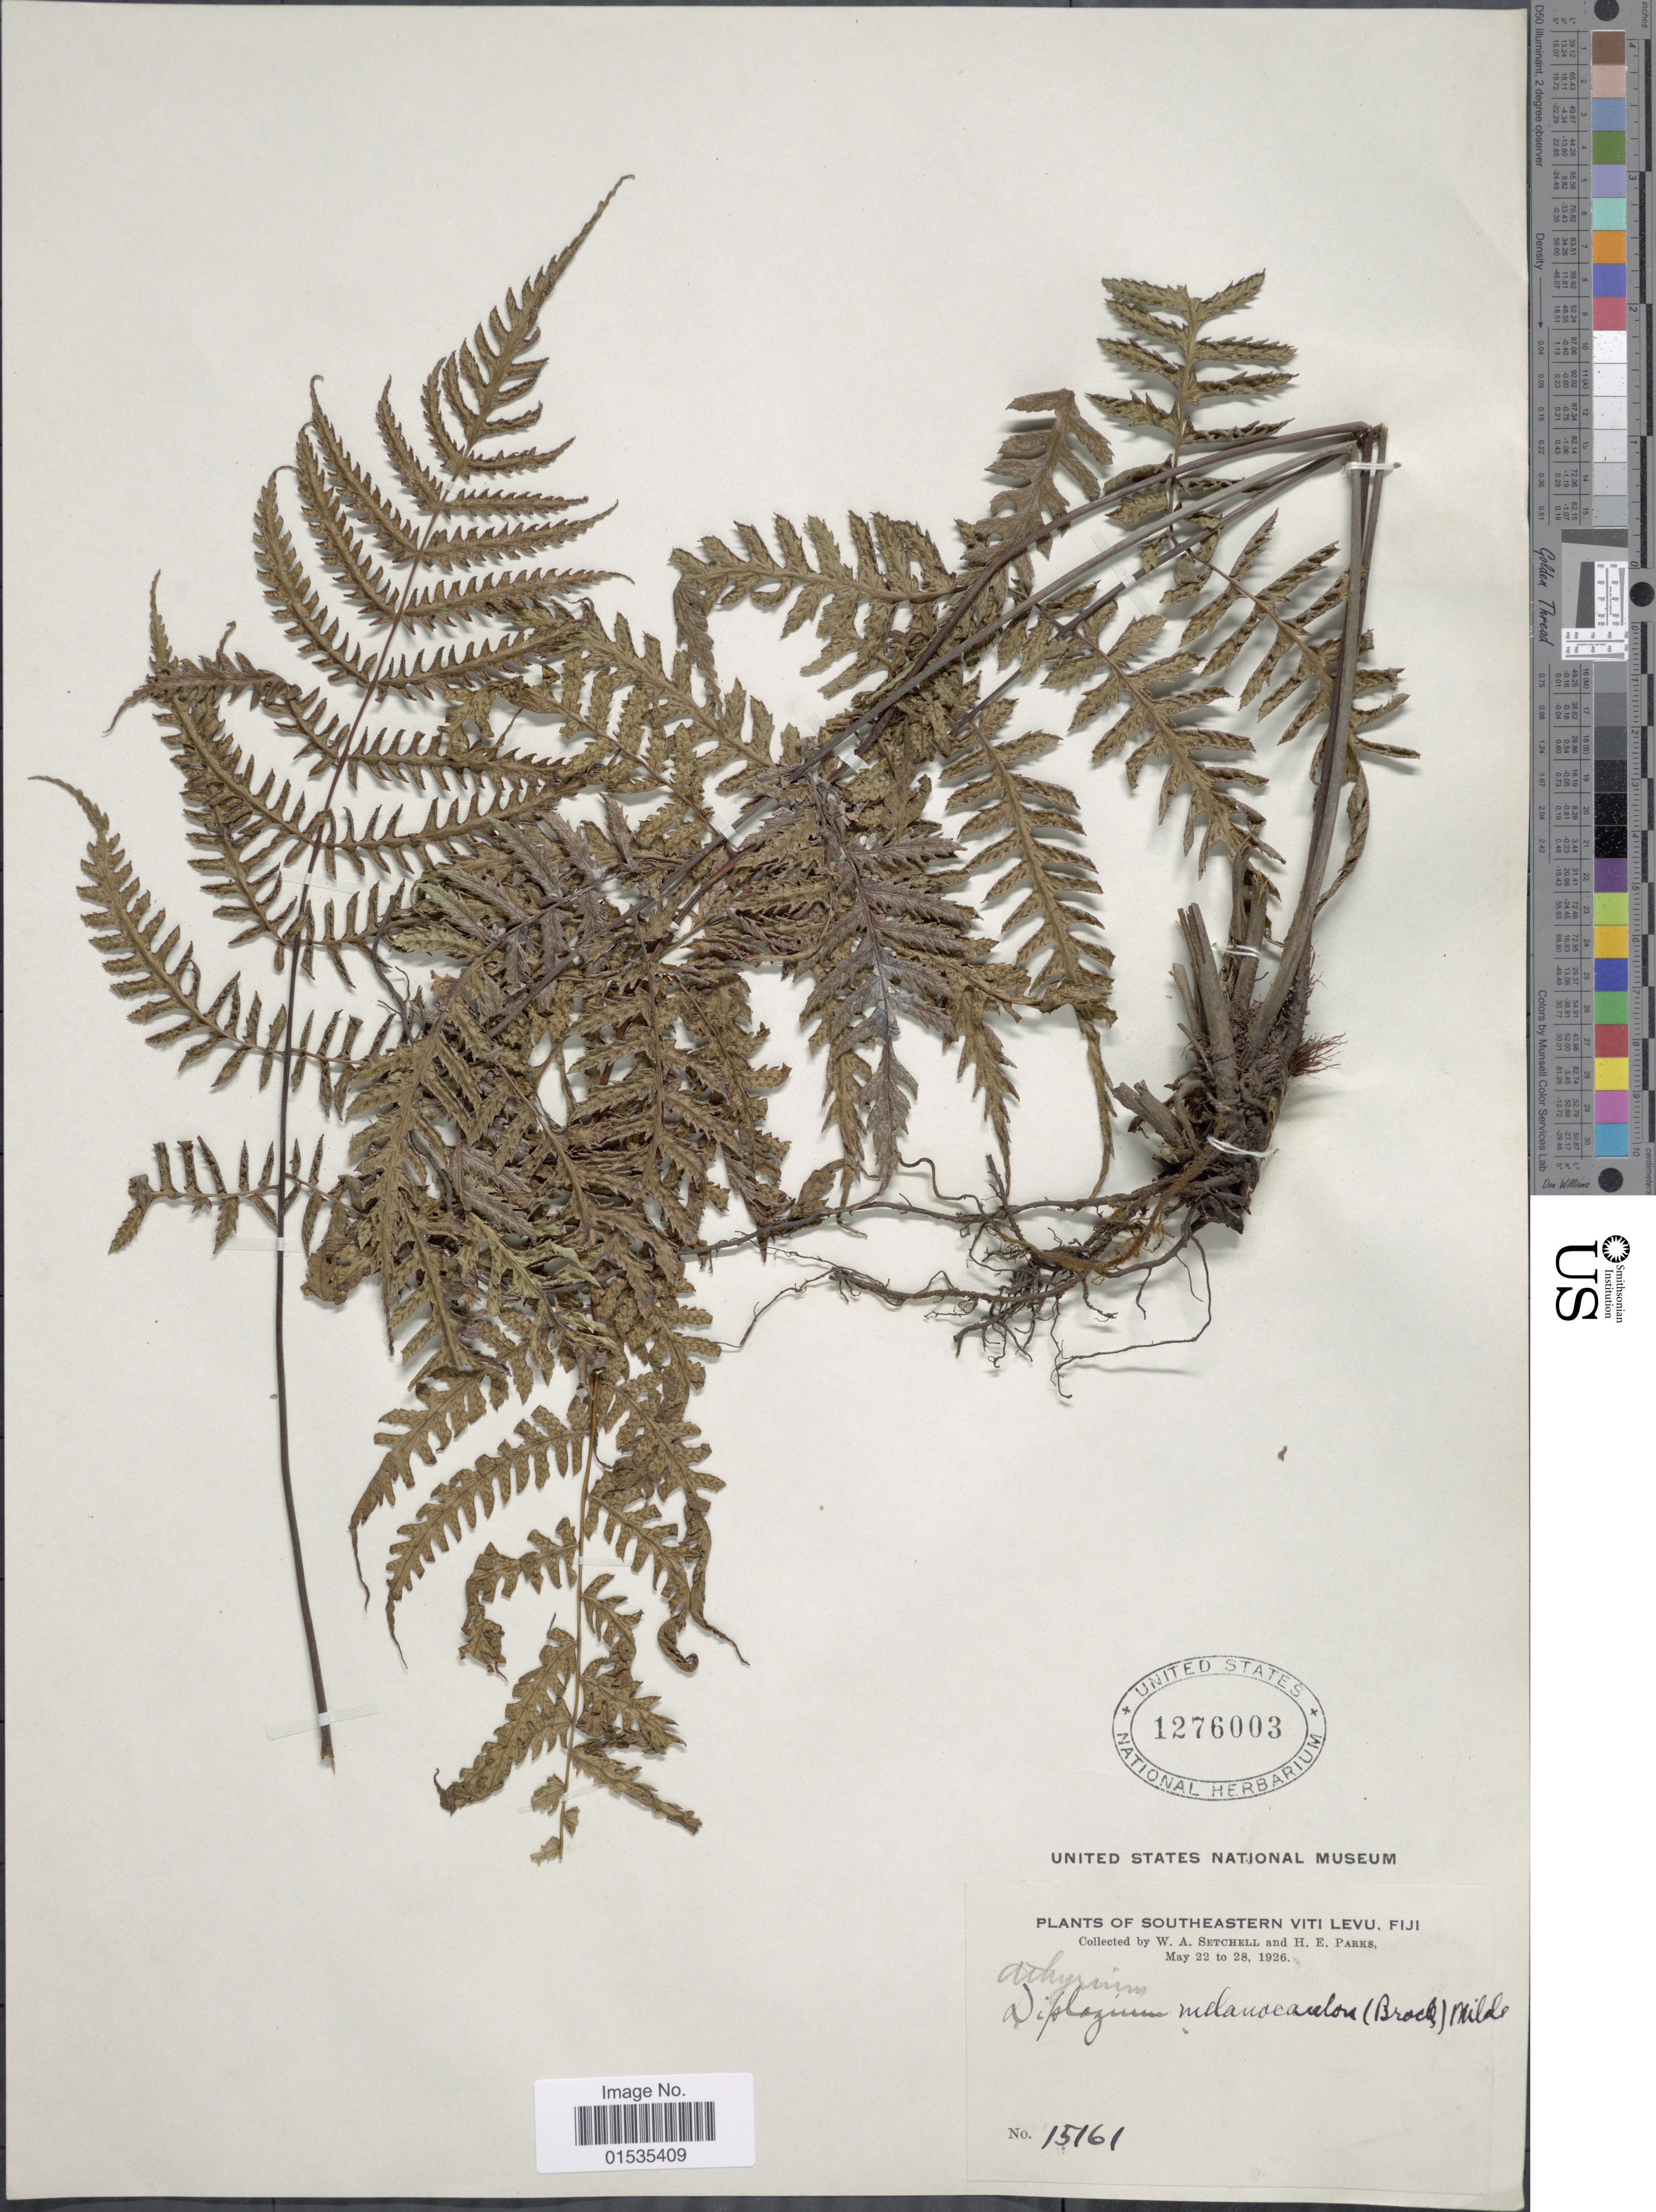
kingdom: Plantae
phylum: Tracheophyta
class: Polypodiopsida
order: Polypodiales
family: Athyriaceae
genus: Diplazium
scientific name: Diplazium melanocaulon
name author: Brack. in Wilkes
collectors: W. Setchell & H. E. Parks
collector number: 15161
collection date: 1926-05-22/1926-05-28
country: Fiji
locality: Southeastern Viti Levu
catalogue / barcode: US 1276003